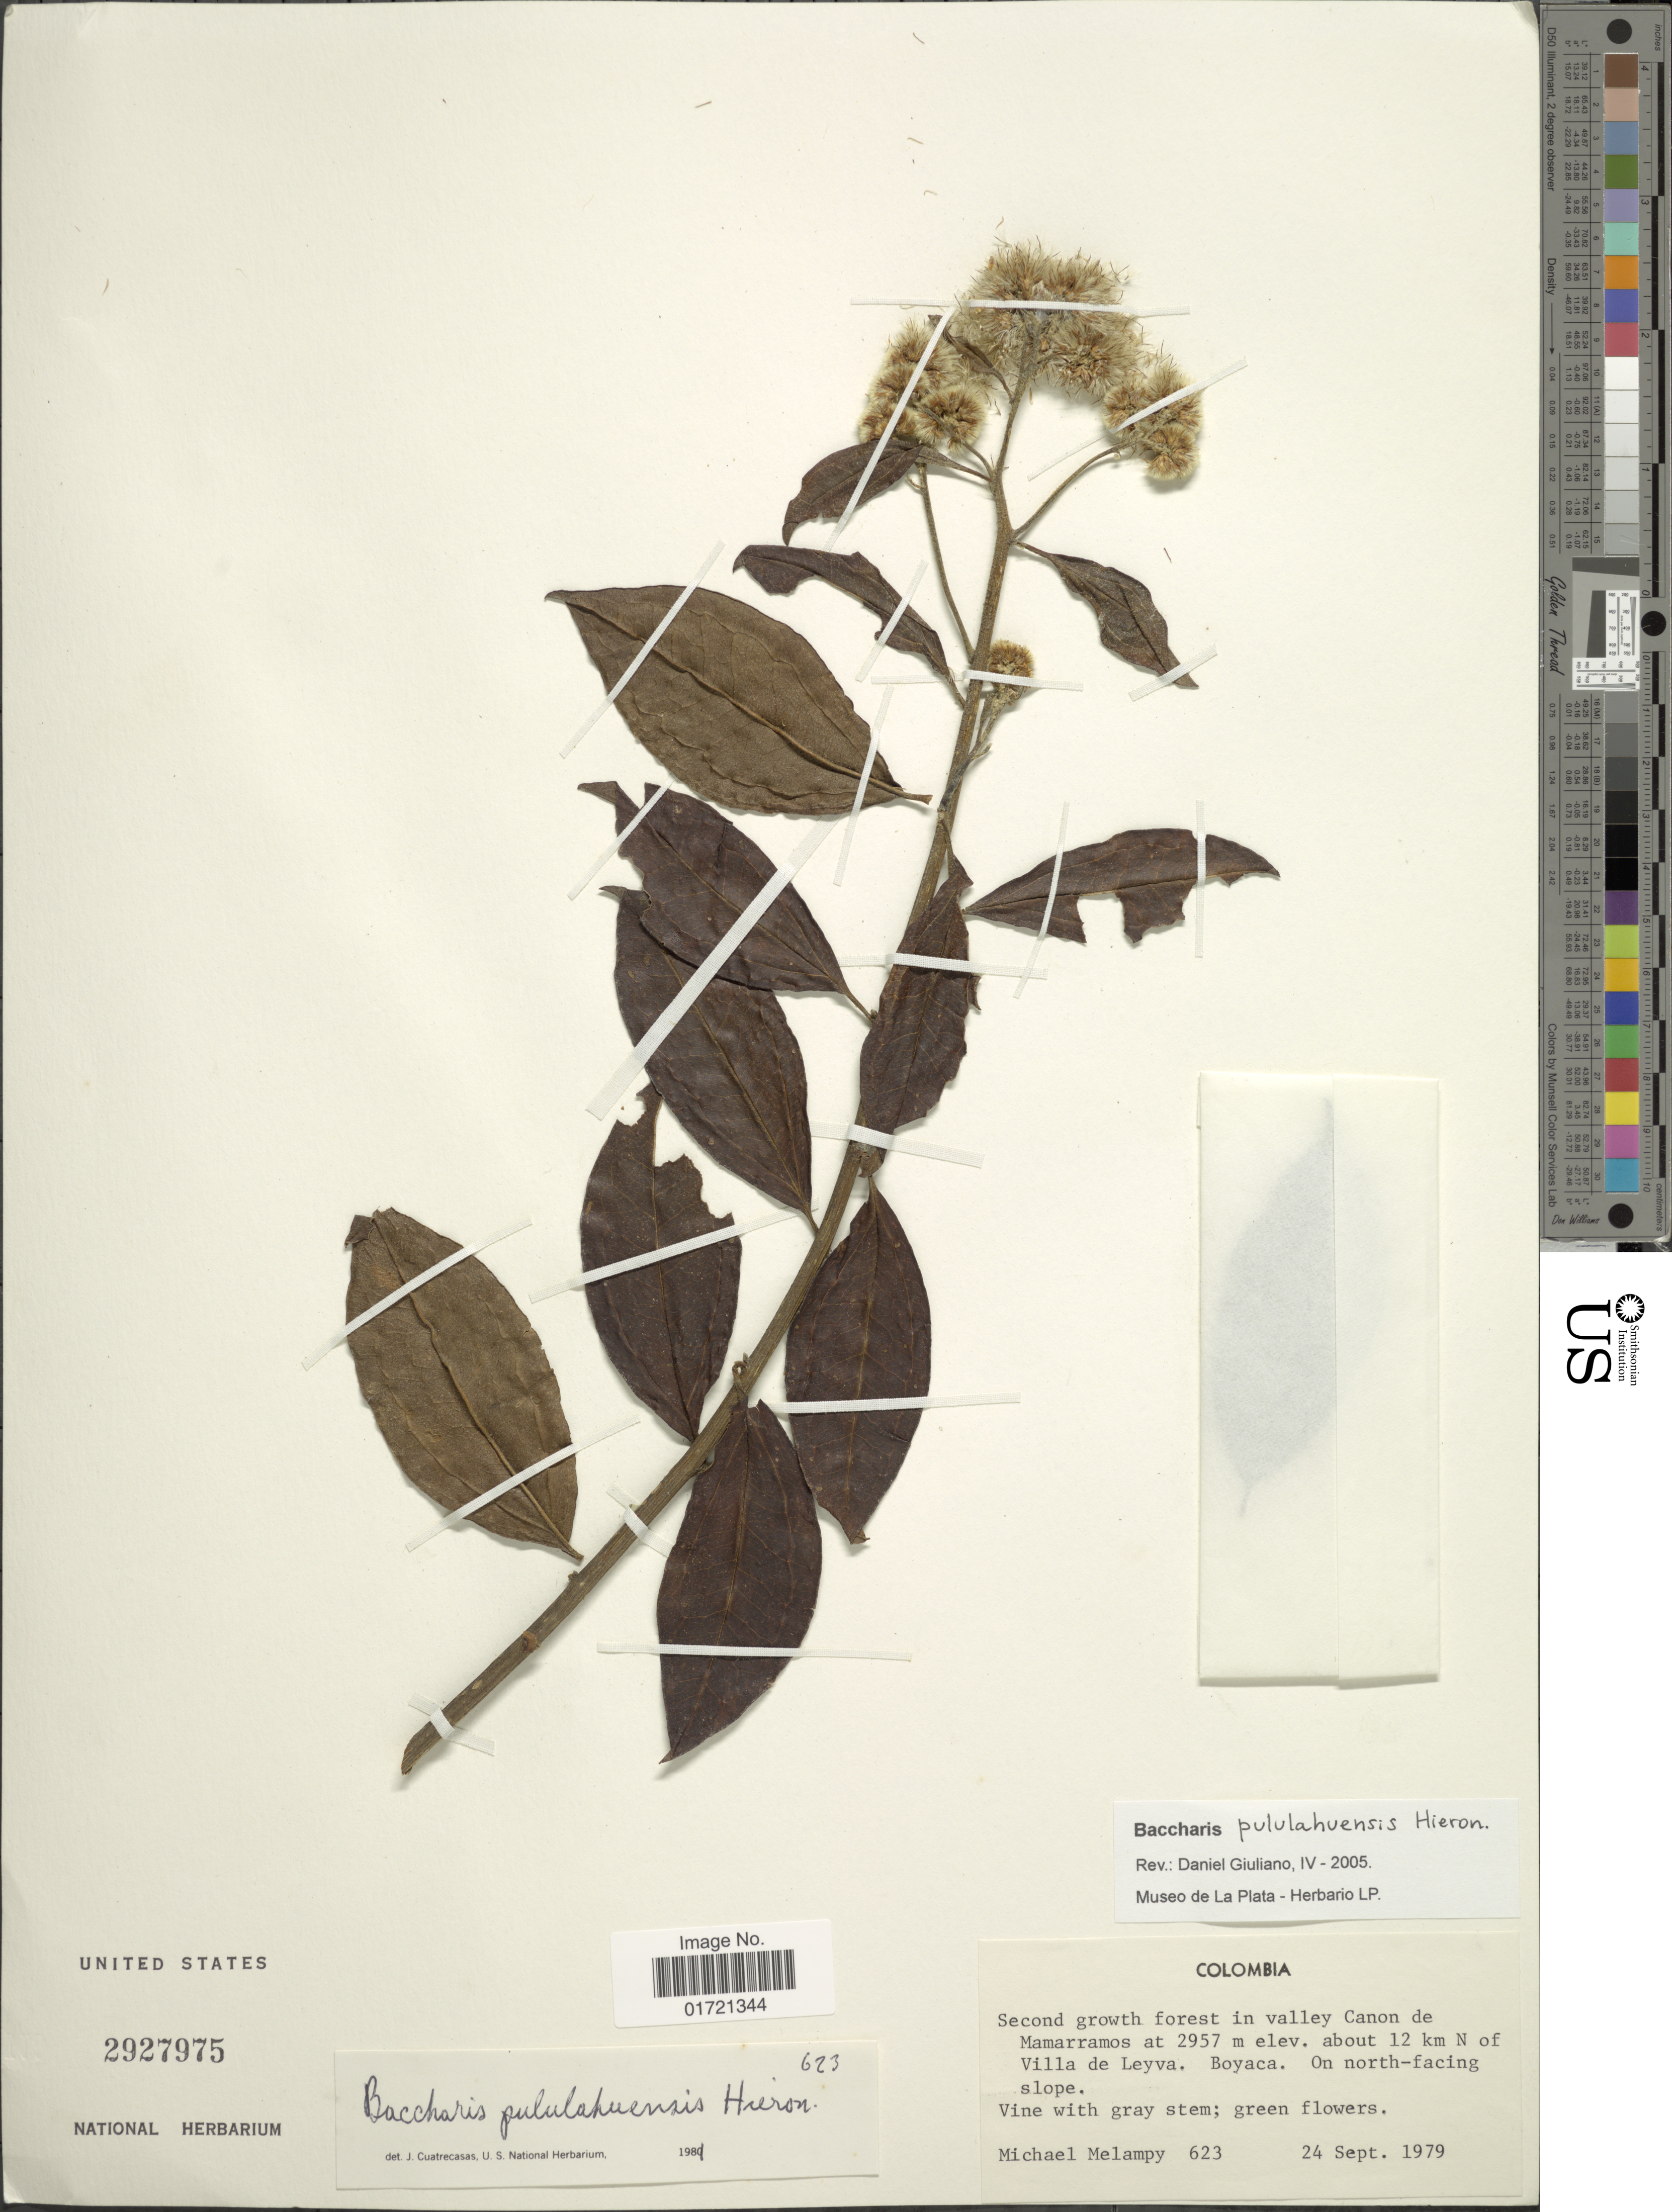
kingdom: Plantae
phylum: Tracheophyta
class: Magnoliopsida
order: Asterales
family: Asteraceae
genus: Baccharis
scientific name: Baccharis pululahuensis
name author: Hieron.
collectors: M. Melampy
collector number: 623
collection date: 1979-09-24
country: Colombia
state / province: Boyacá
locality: Second growth forest in valley Canon de Mamarramos, about 12 km N of Villa de Leyva. Boyaca. On north-facing slope.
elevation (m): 2957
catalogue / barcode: US 2927975